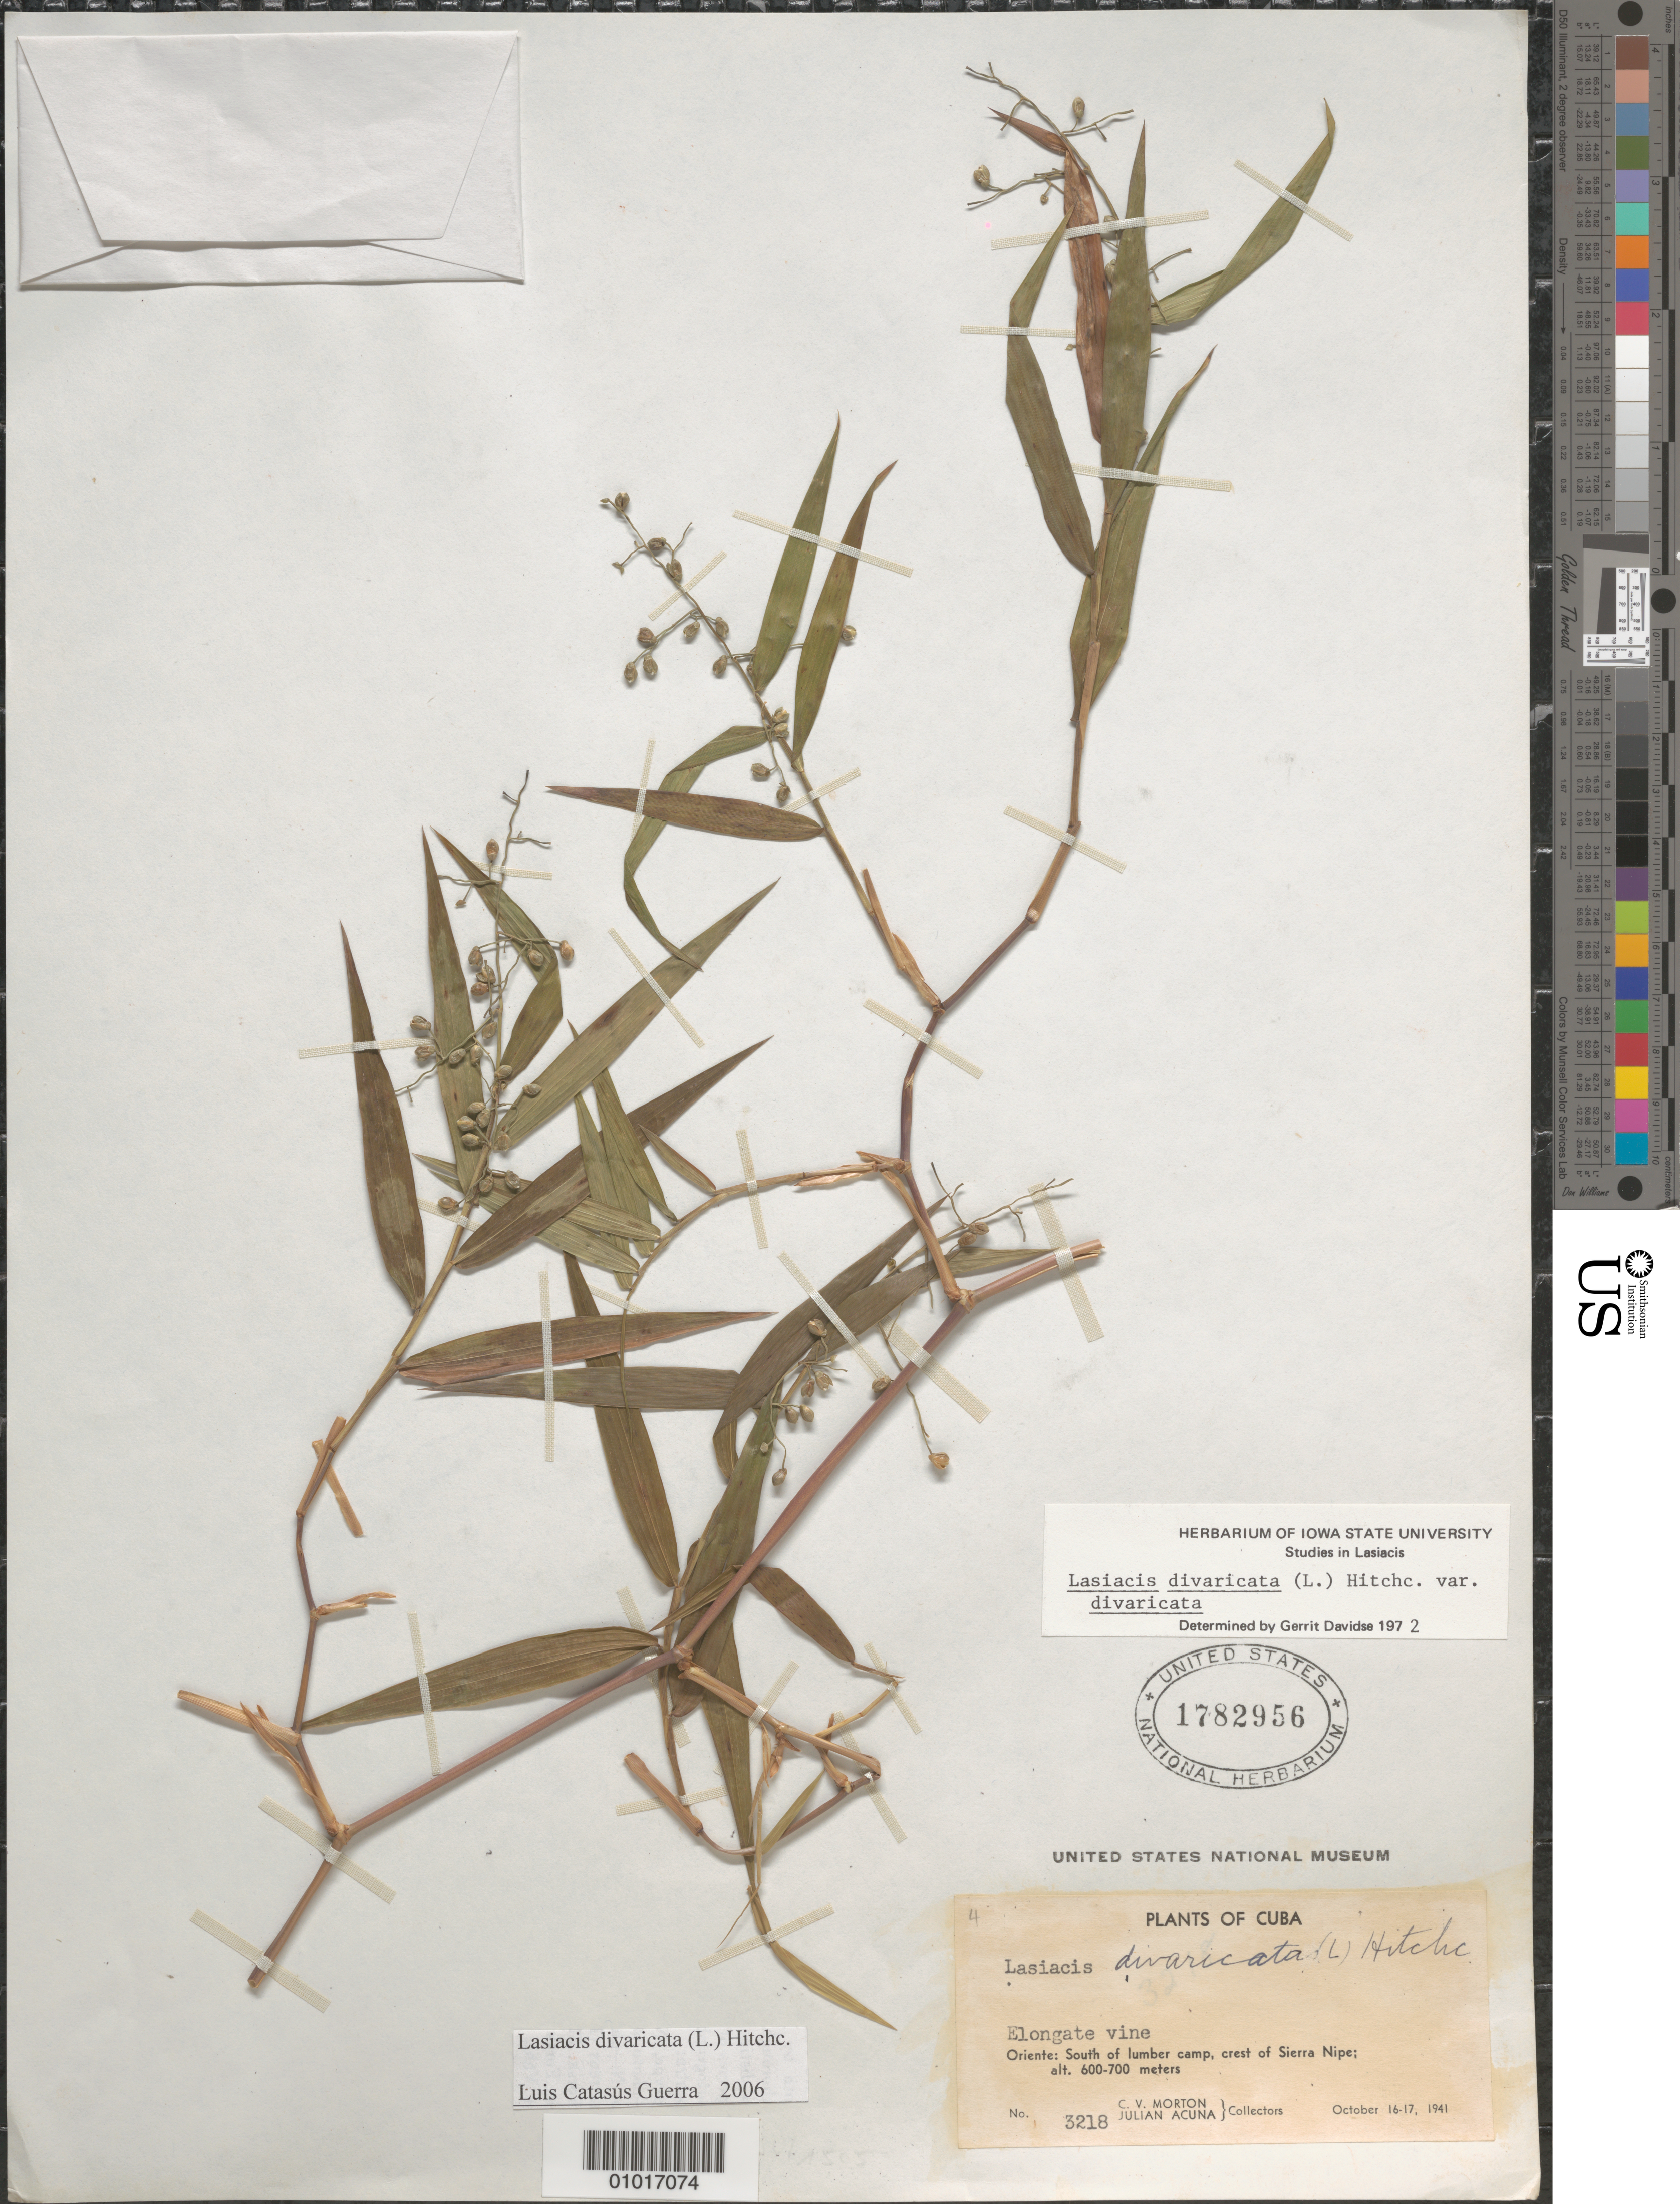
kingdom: Plantae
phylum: Tracheophyta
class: Liliopsida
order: Poales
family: Poaceae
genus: Lasiacis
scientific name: Lasiacis divaricata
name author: (L.) Hitchc.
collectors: C. V. Morton & J. Acuña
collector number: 3218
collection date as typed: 16 Oct 1941 to 17 Oct 1941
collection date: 1941-10-16/1941-10-17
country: Cuba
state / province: Holguín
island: Cuba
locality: Oriente: South of lumber camp, crest of Sierra Nipe;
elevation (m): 600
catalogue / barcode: US 1782956